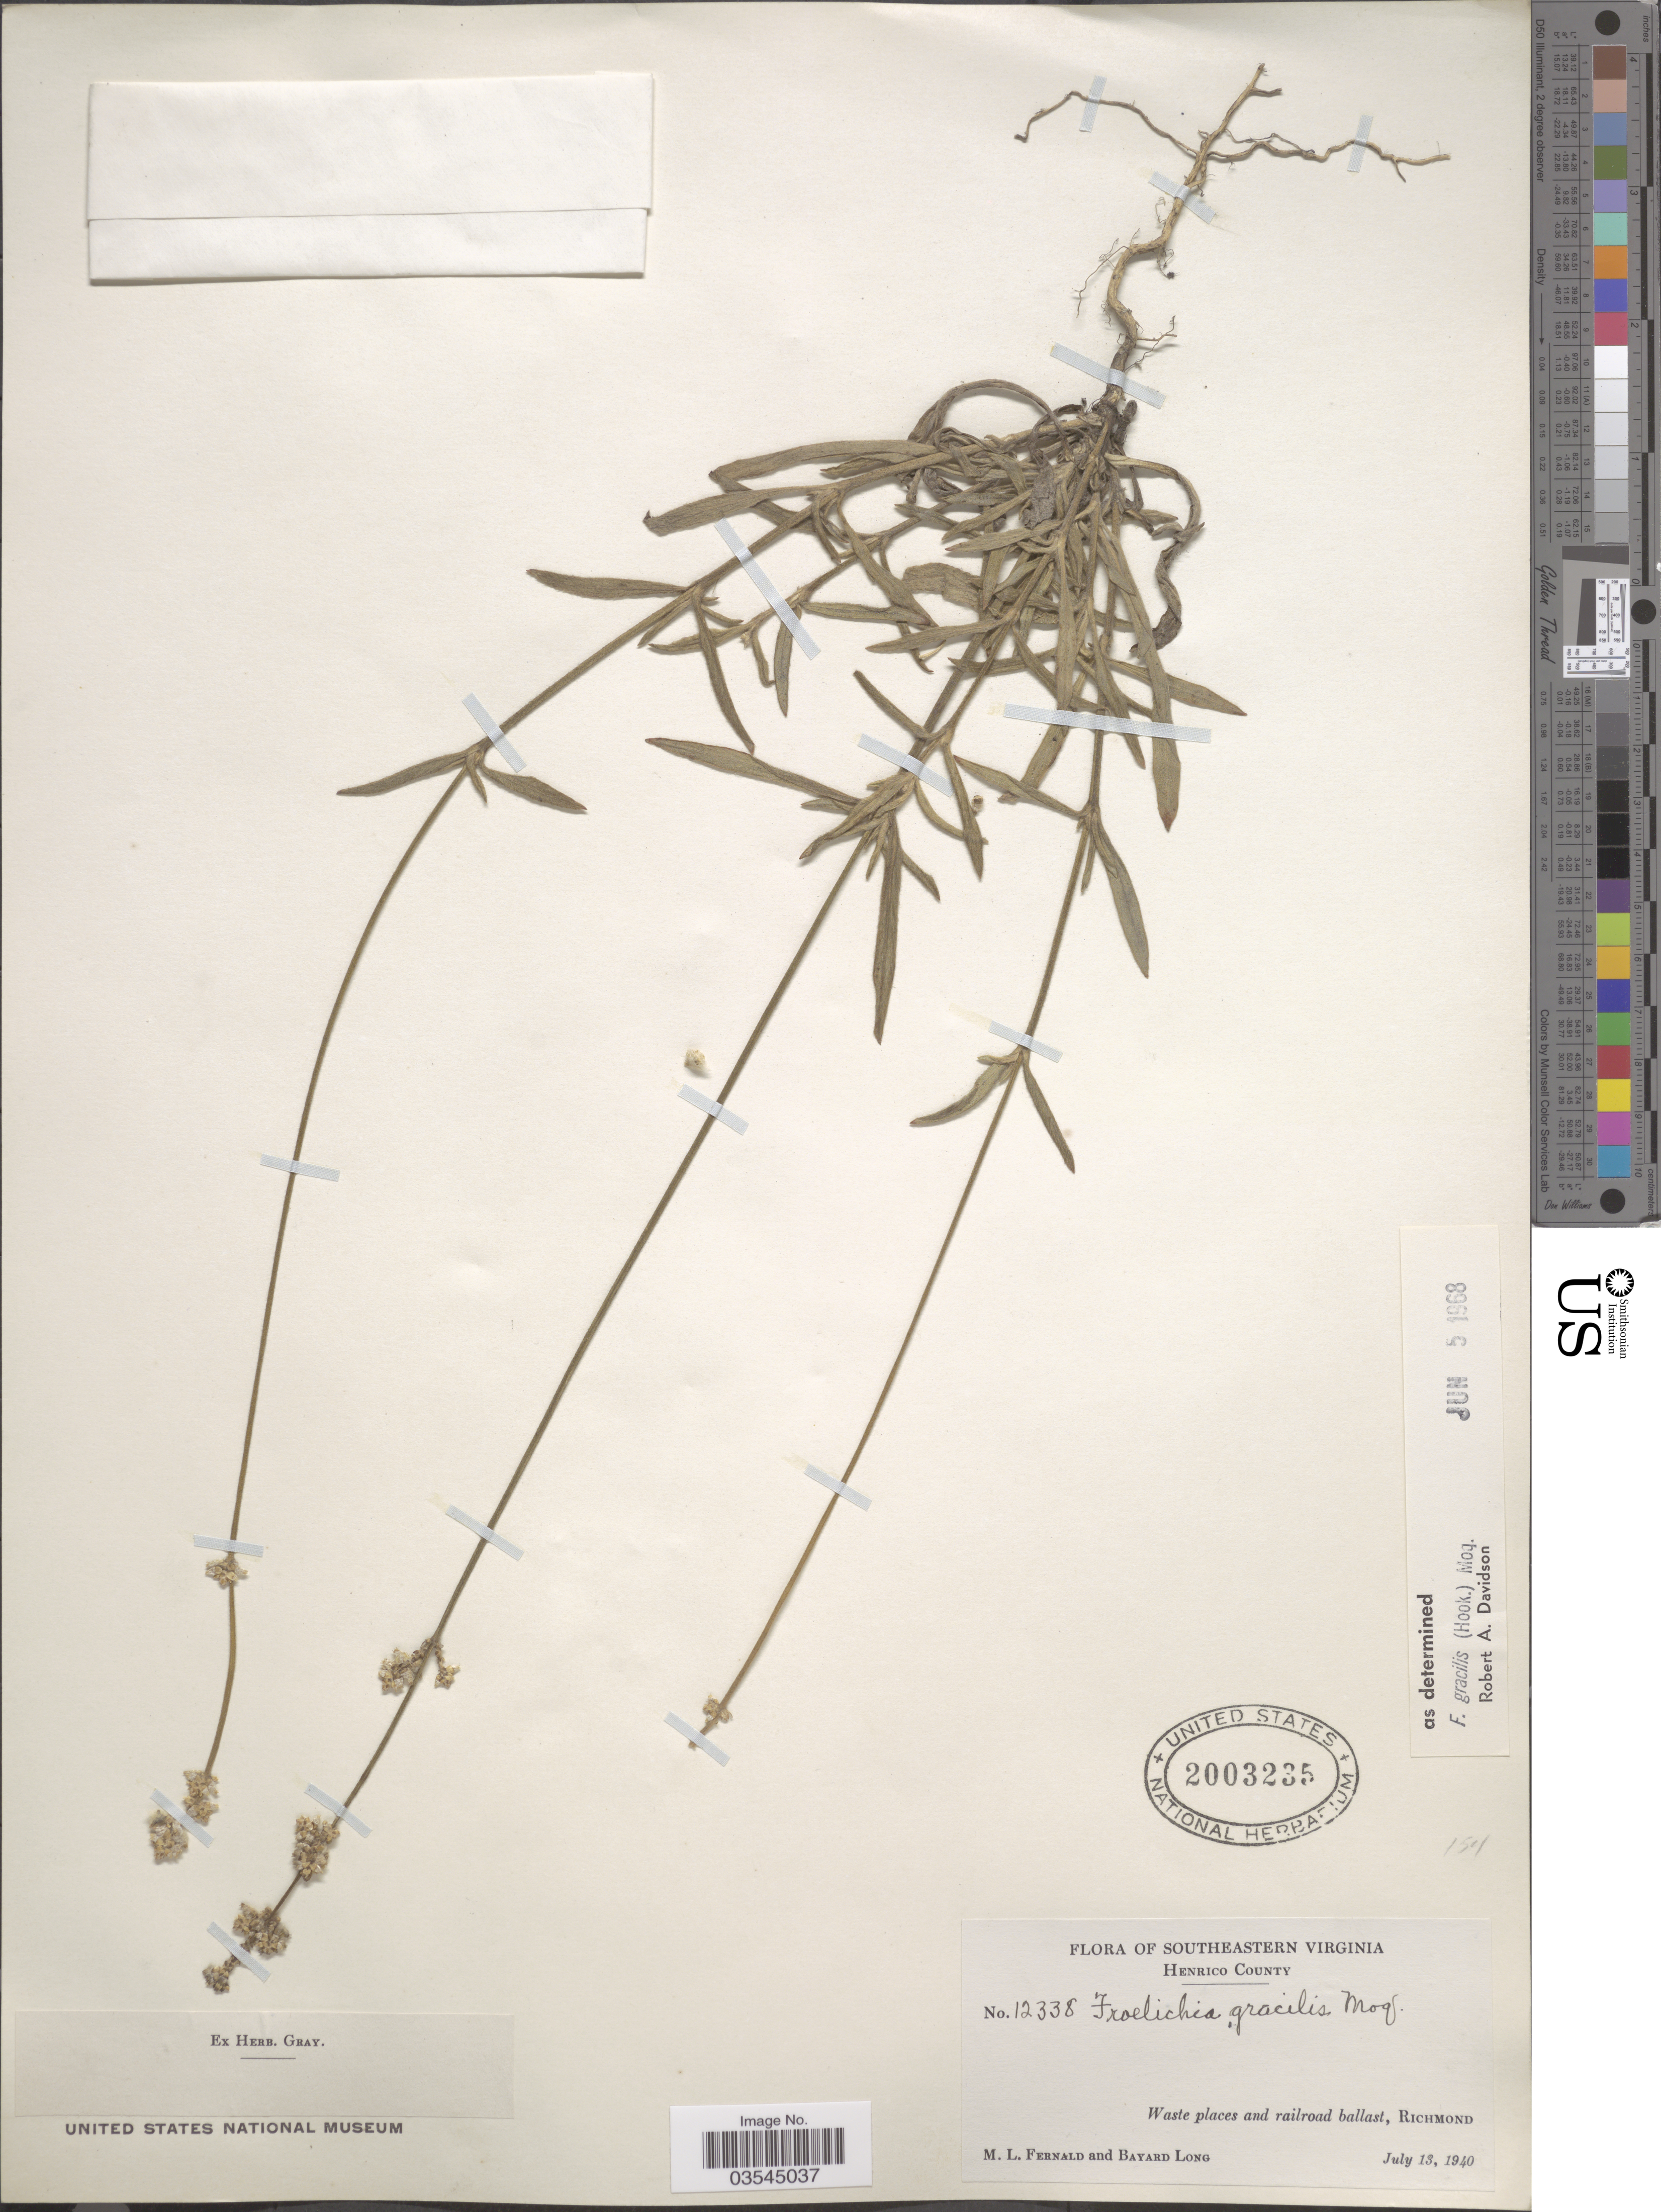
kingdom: Plantae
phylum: Tracheophyta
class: Magnoliopsida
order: Caryophyllales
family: Amaranthaceae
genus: Froelichia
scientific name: Froelichia gracilis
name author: (Hook.) Moq.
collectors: M. L. Fernald & B. Long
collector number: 12338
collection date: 1940-07-13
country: United States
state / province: Virginia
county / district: City of Richmond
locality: Southeastern Virginia. Henrico County. Richmond.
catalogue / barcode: US 2003235